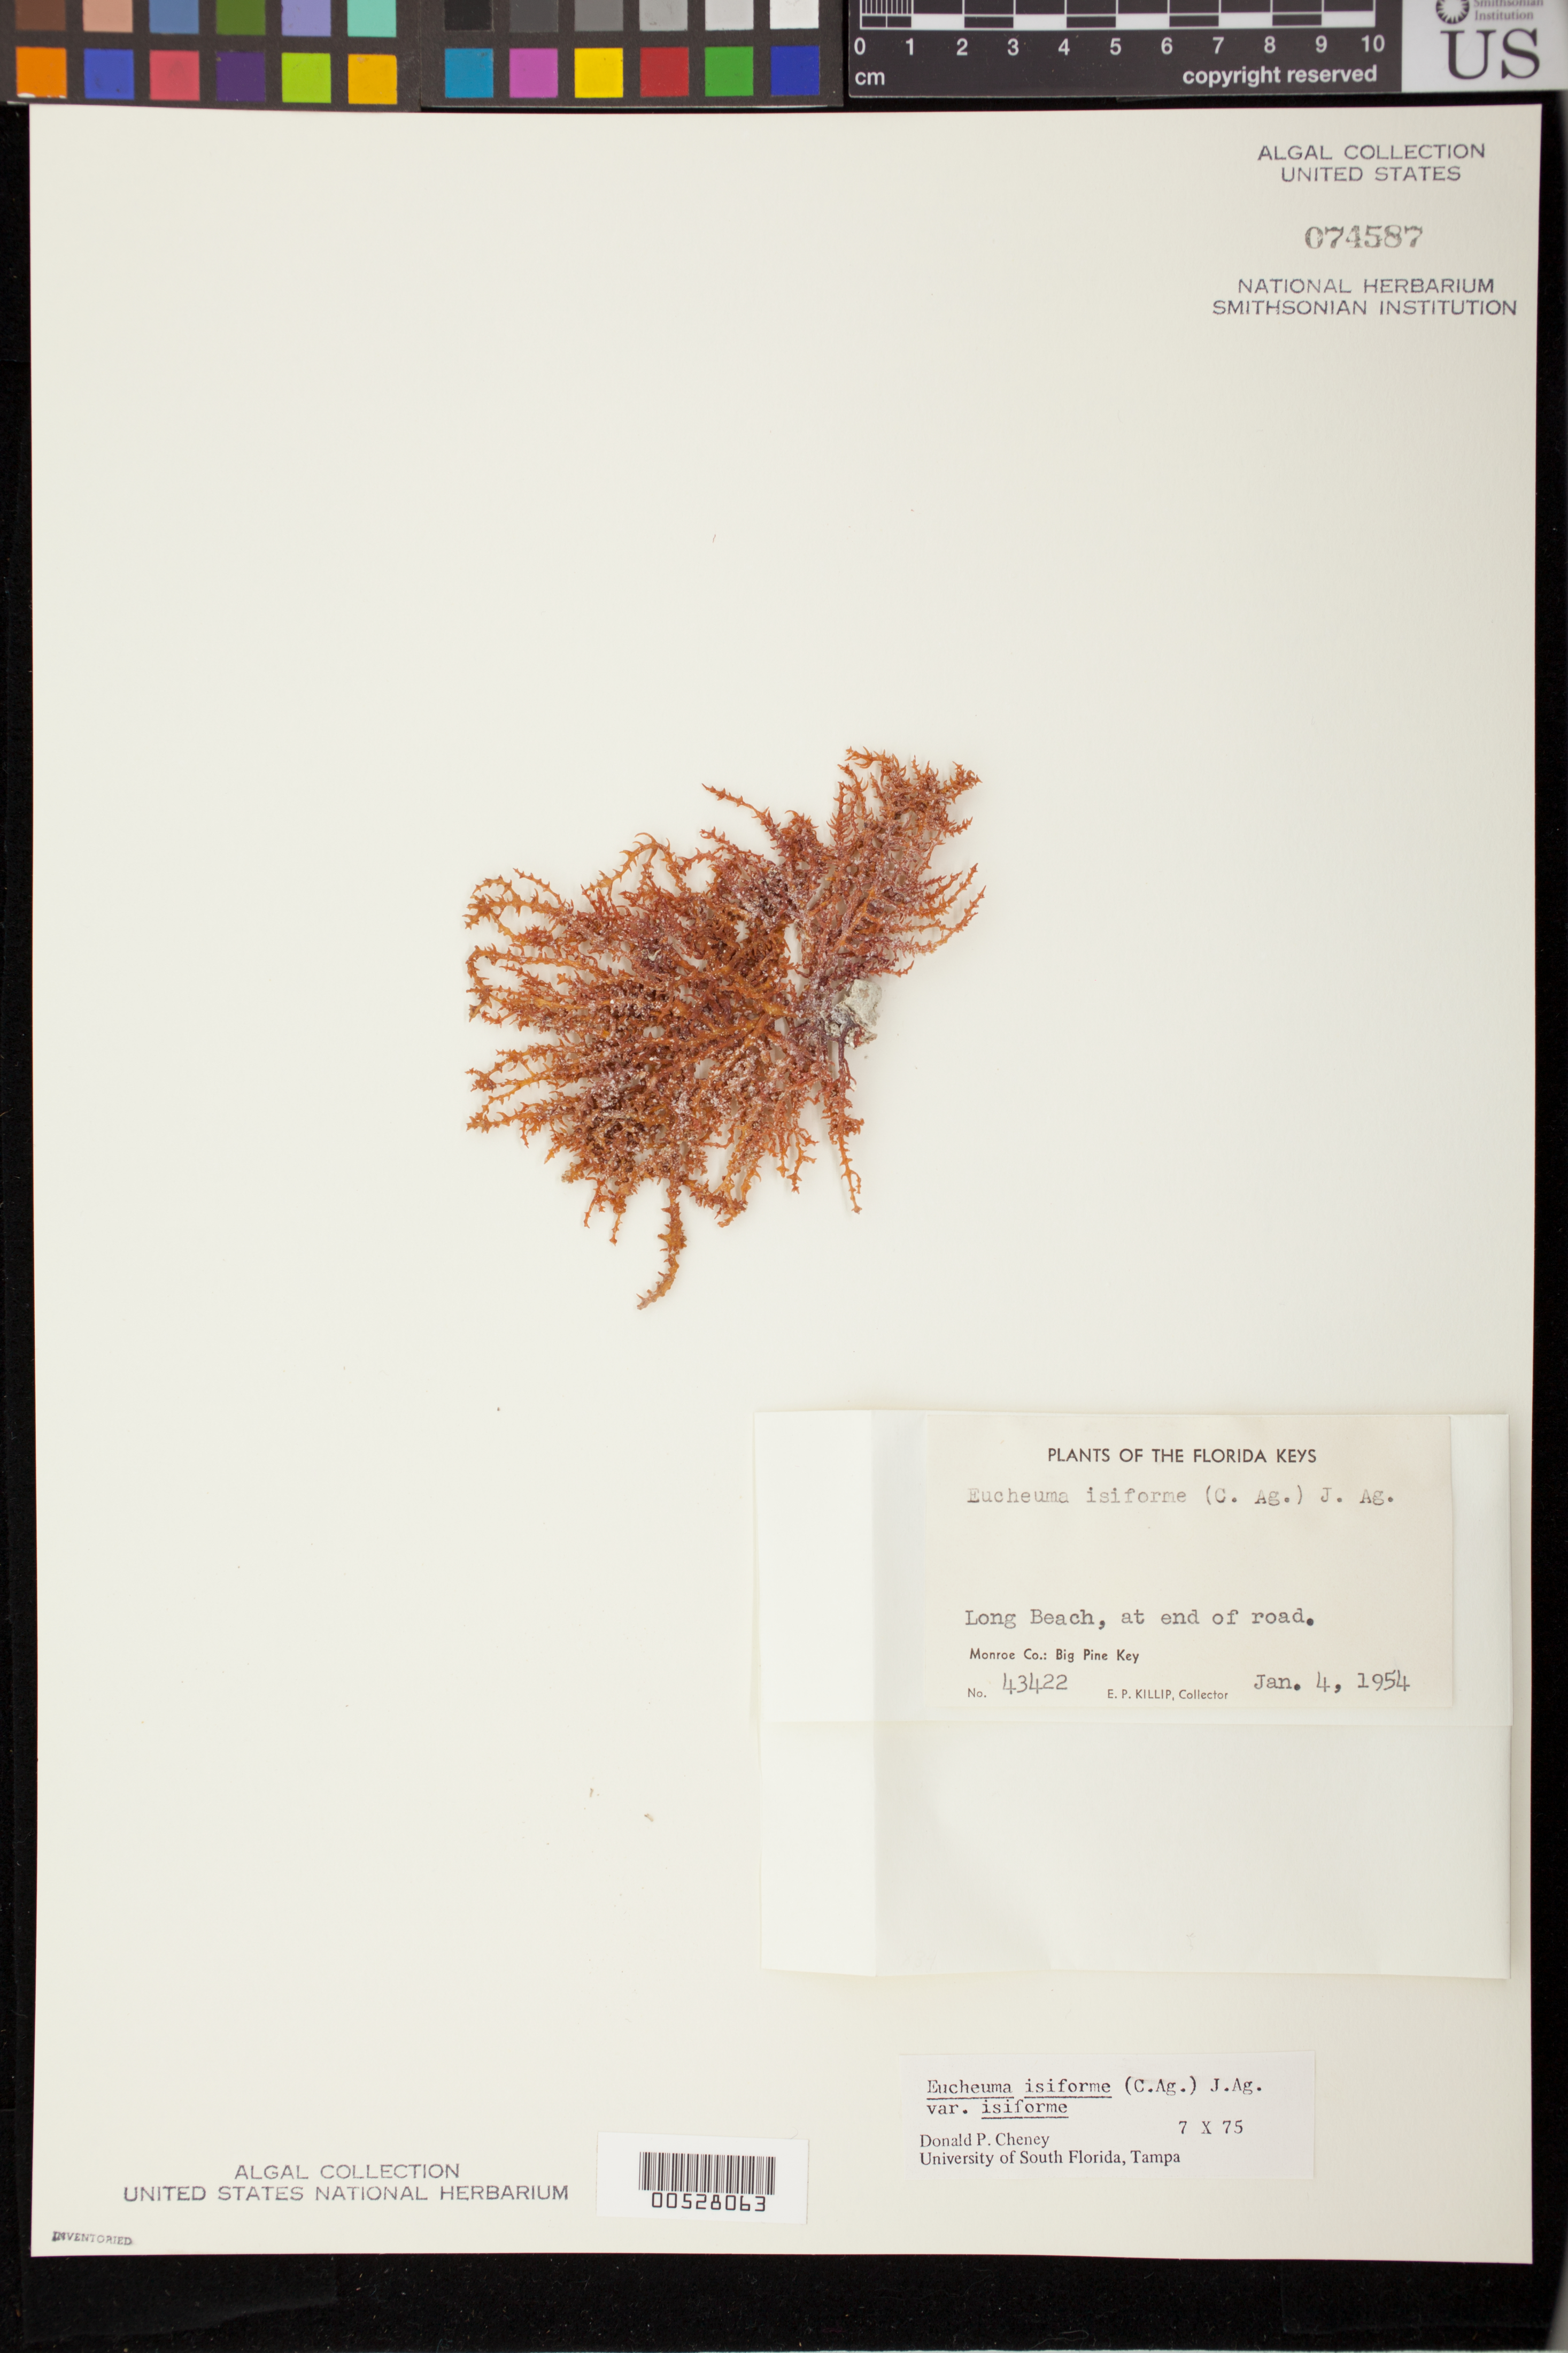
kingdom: Plantae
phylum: Rhodophyta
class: Florideophyceae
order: Gigartinales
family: Solieriaceae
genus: Eucheumatopsis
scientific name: Eucheumatopsis isiformis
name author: (C. Agardh) M.L. Núñez-Resendiz et al.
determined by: Algae name updating Project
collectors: E. P. Killip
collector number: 43422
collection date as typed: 04 Jan 1954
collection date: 1954-01-04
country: United States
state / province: Florida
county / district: Monroe County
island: Big Pine Key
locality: Long Beach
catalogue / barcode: US 74587